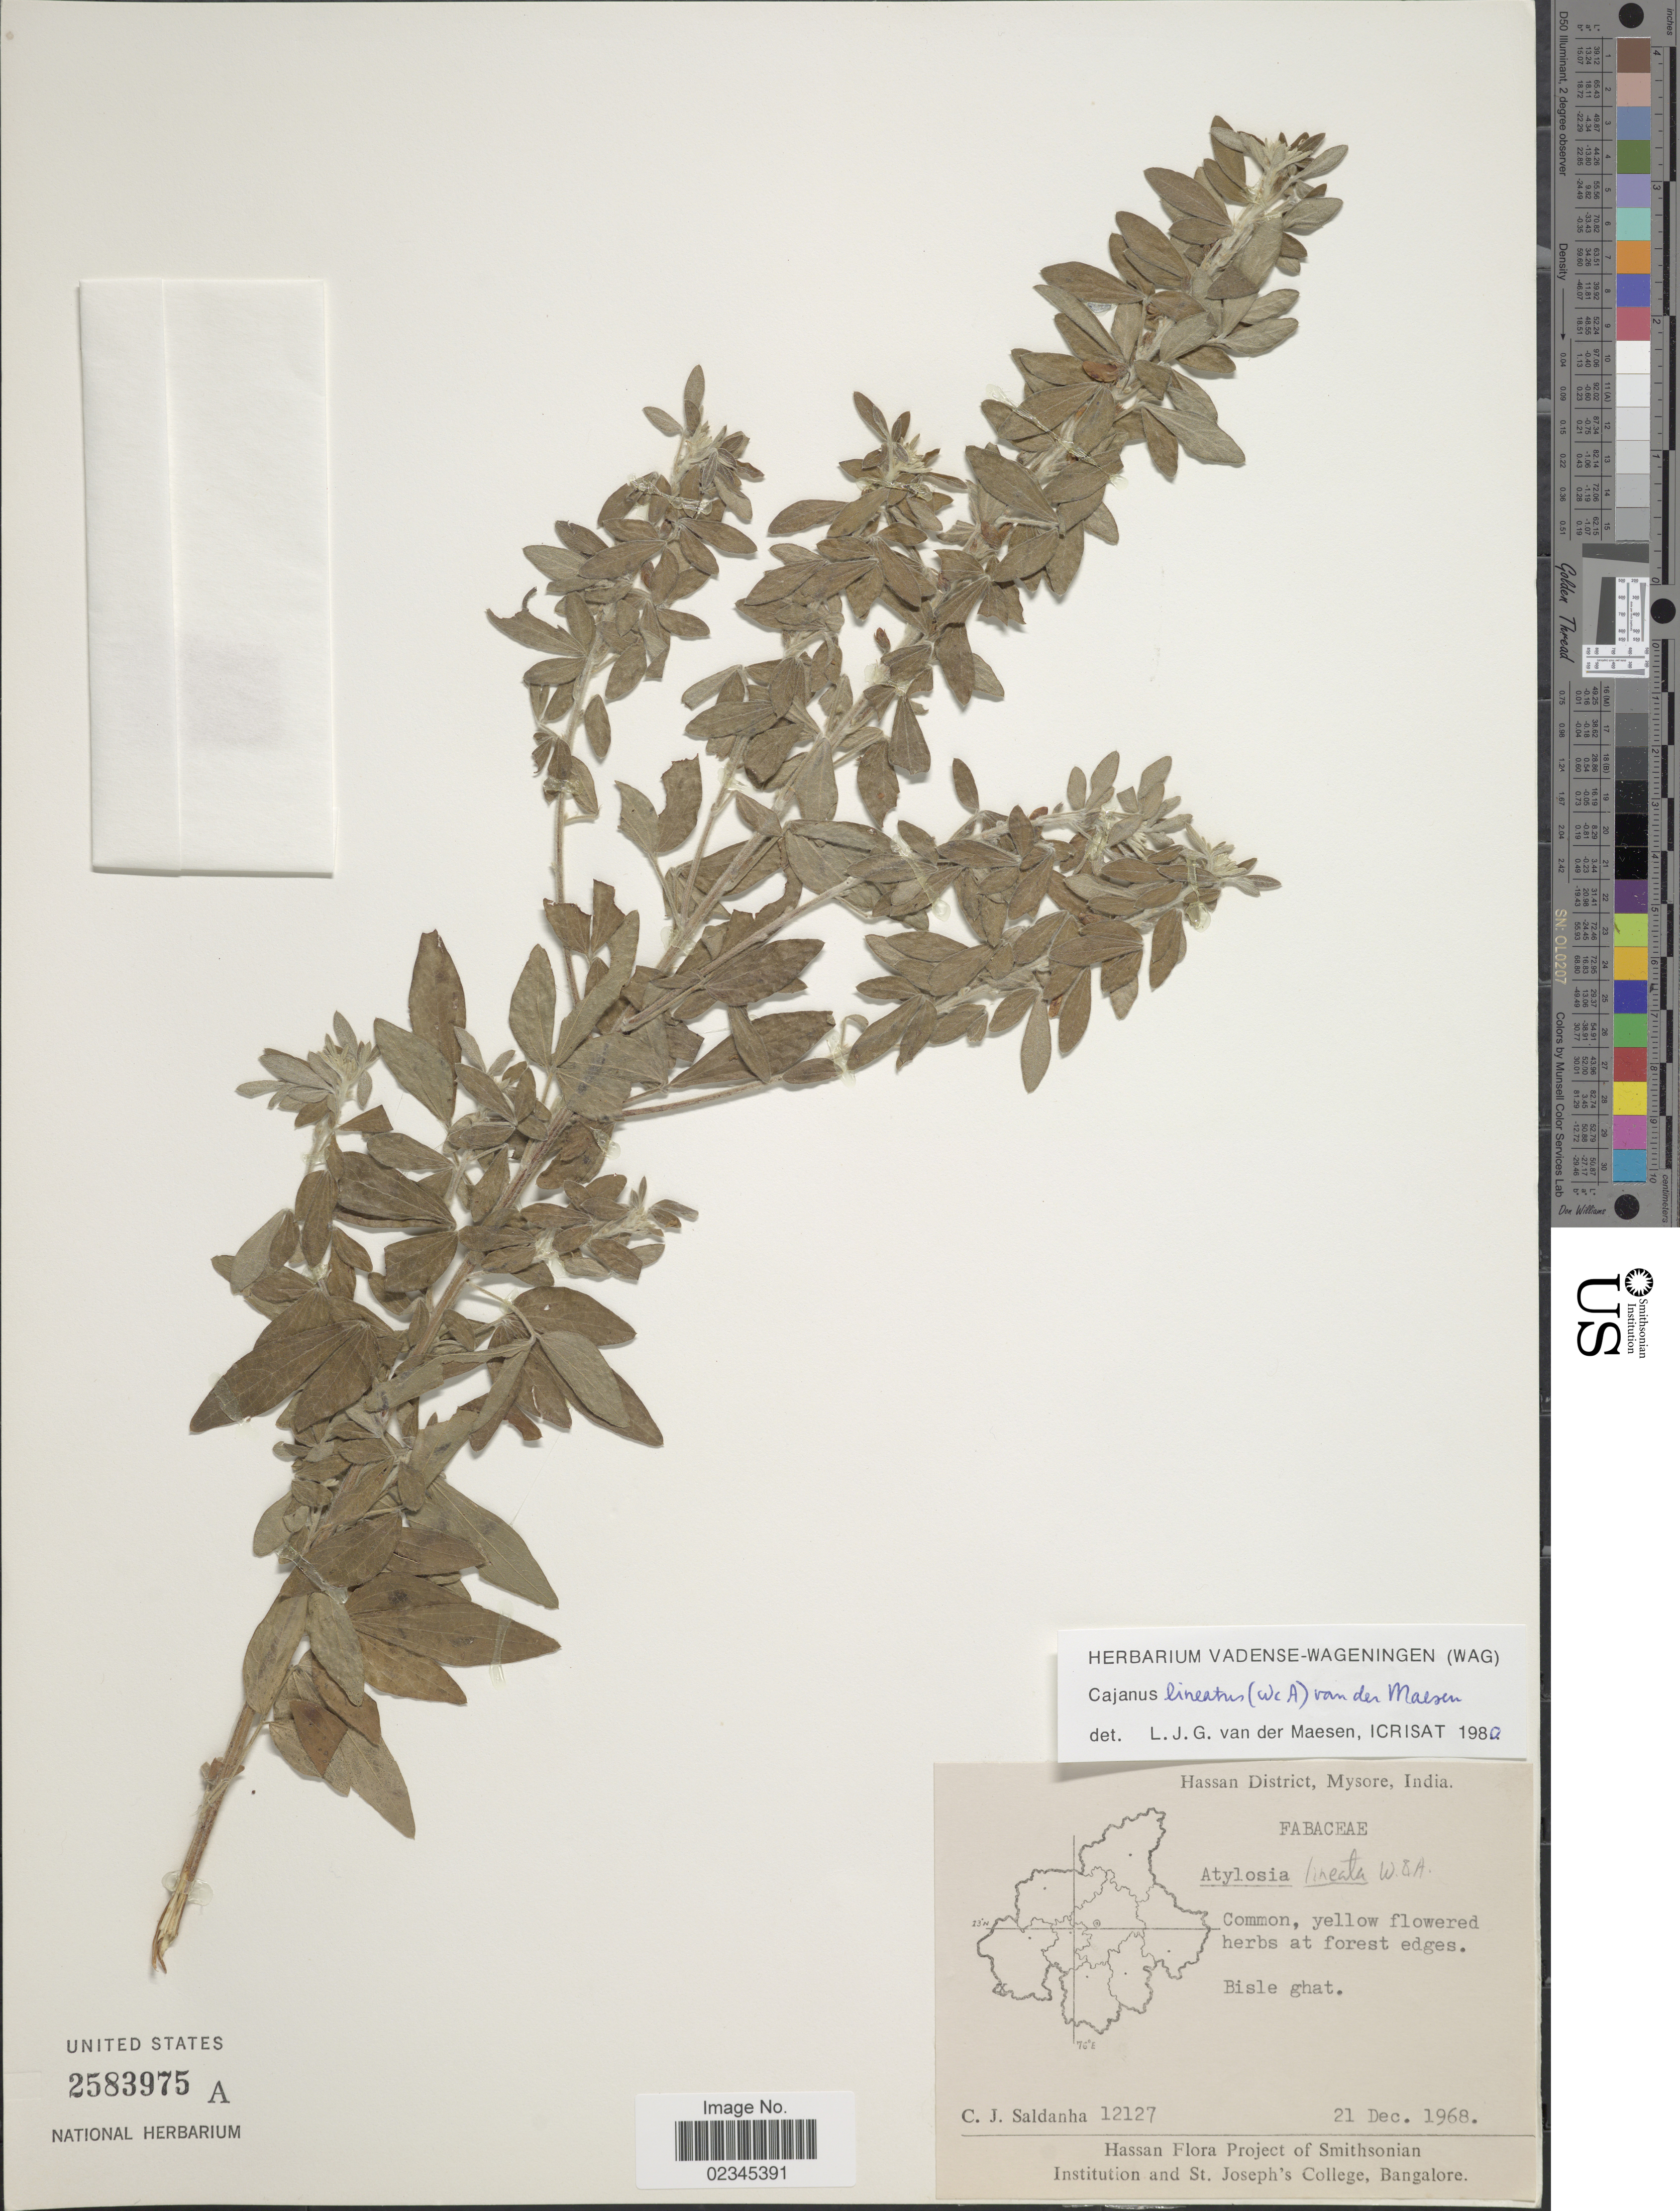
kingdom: Plantae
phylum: Tracheophyta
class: Magnoliopsida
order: Fabales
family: Fabaceae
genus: Cajanus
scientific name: Cajanus lineatus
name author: (Wight & Arn.) Maesen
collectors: C. J. Saldanha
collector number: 12127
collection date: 1968-12-21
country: India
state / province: Karnataka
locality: Hassan District, Mysore. Bisle ghat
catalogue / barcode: US 2583975A